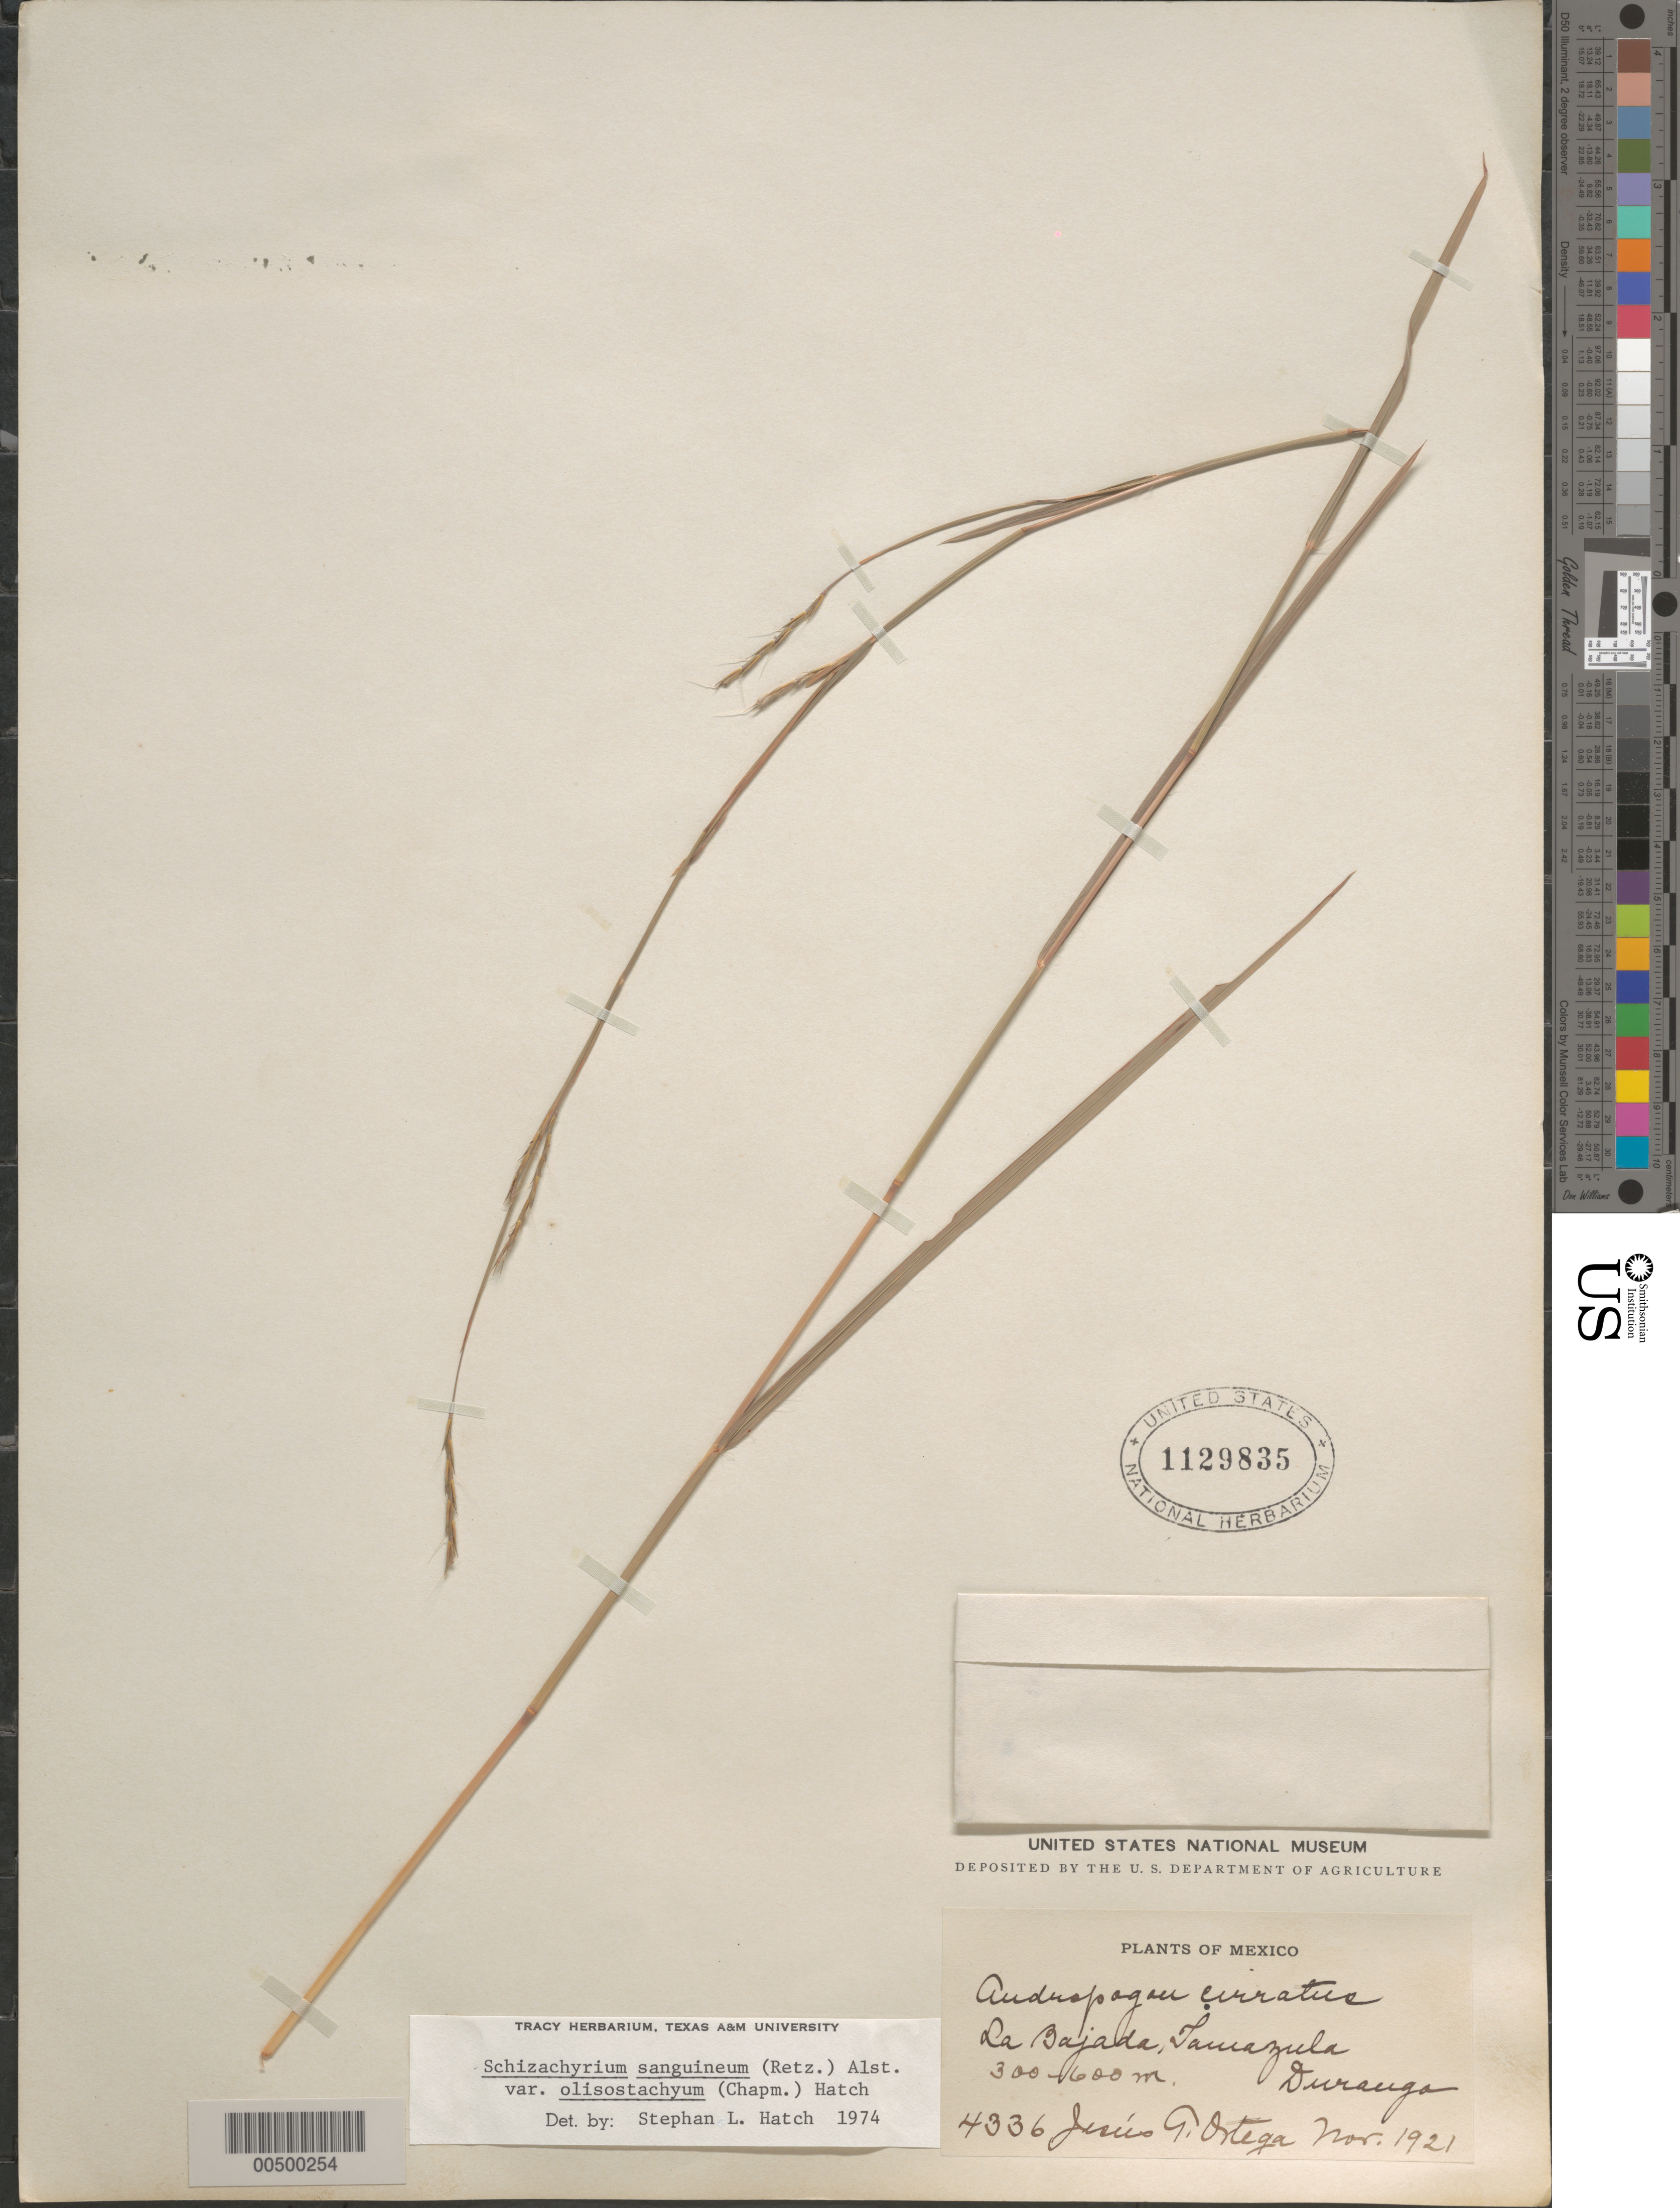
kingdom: Plantae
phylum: Tracheophyta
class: Liliopsida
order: Poales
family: Poaceae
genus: Schizachyrium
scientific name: Schizachyrium sanguineum var. oligostachyum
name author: (Chapm.) S.L. Hatch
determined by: Hatch, S. L.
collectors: J. Ortega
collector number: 4336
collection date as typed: Nov 1921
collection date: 1921-11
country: Mexico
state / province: Durango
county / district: Tamazula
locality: La Bajada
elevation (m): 300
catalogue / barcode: US 1129835